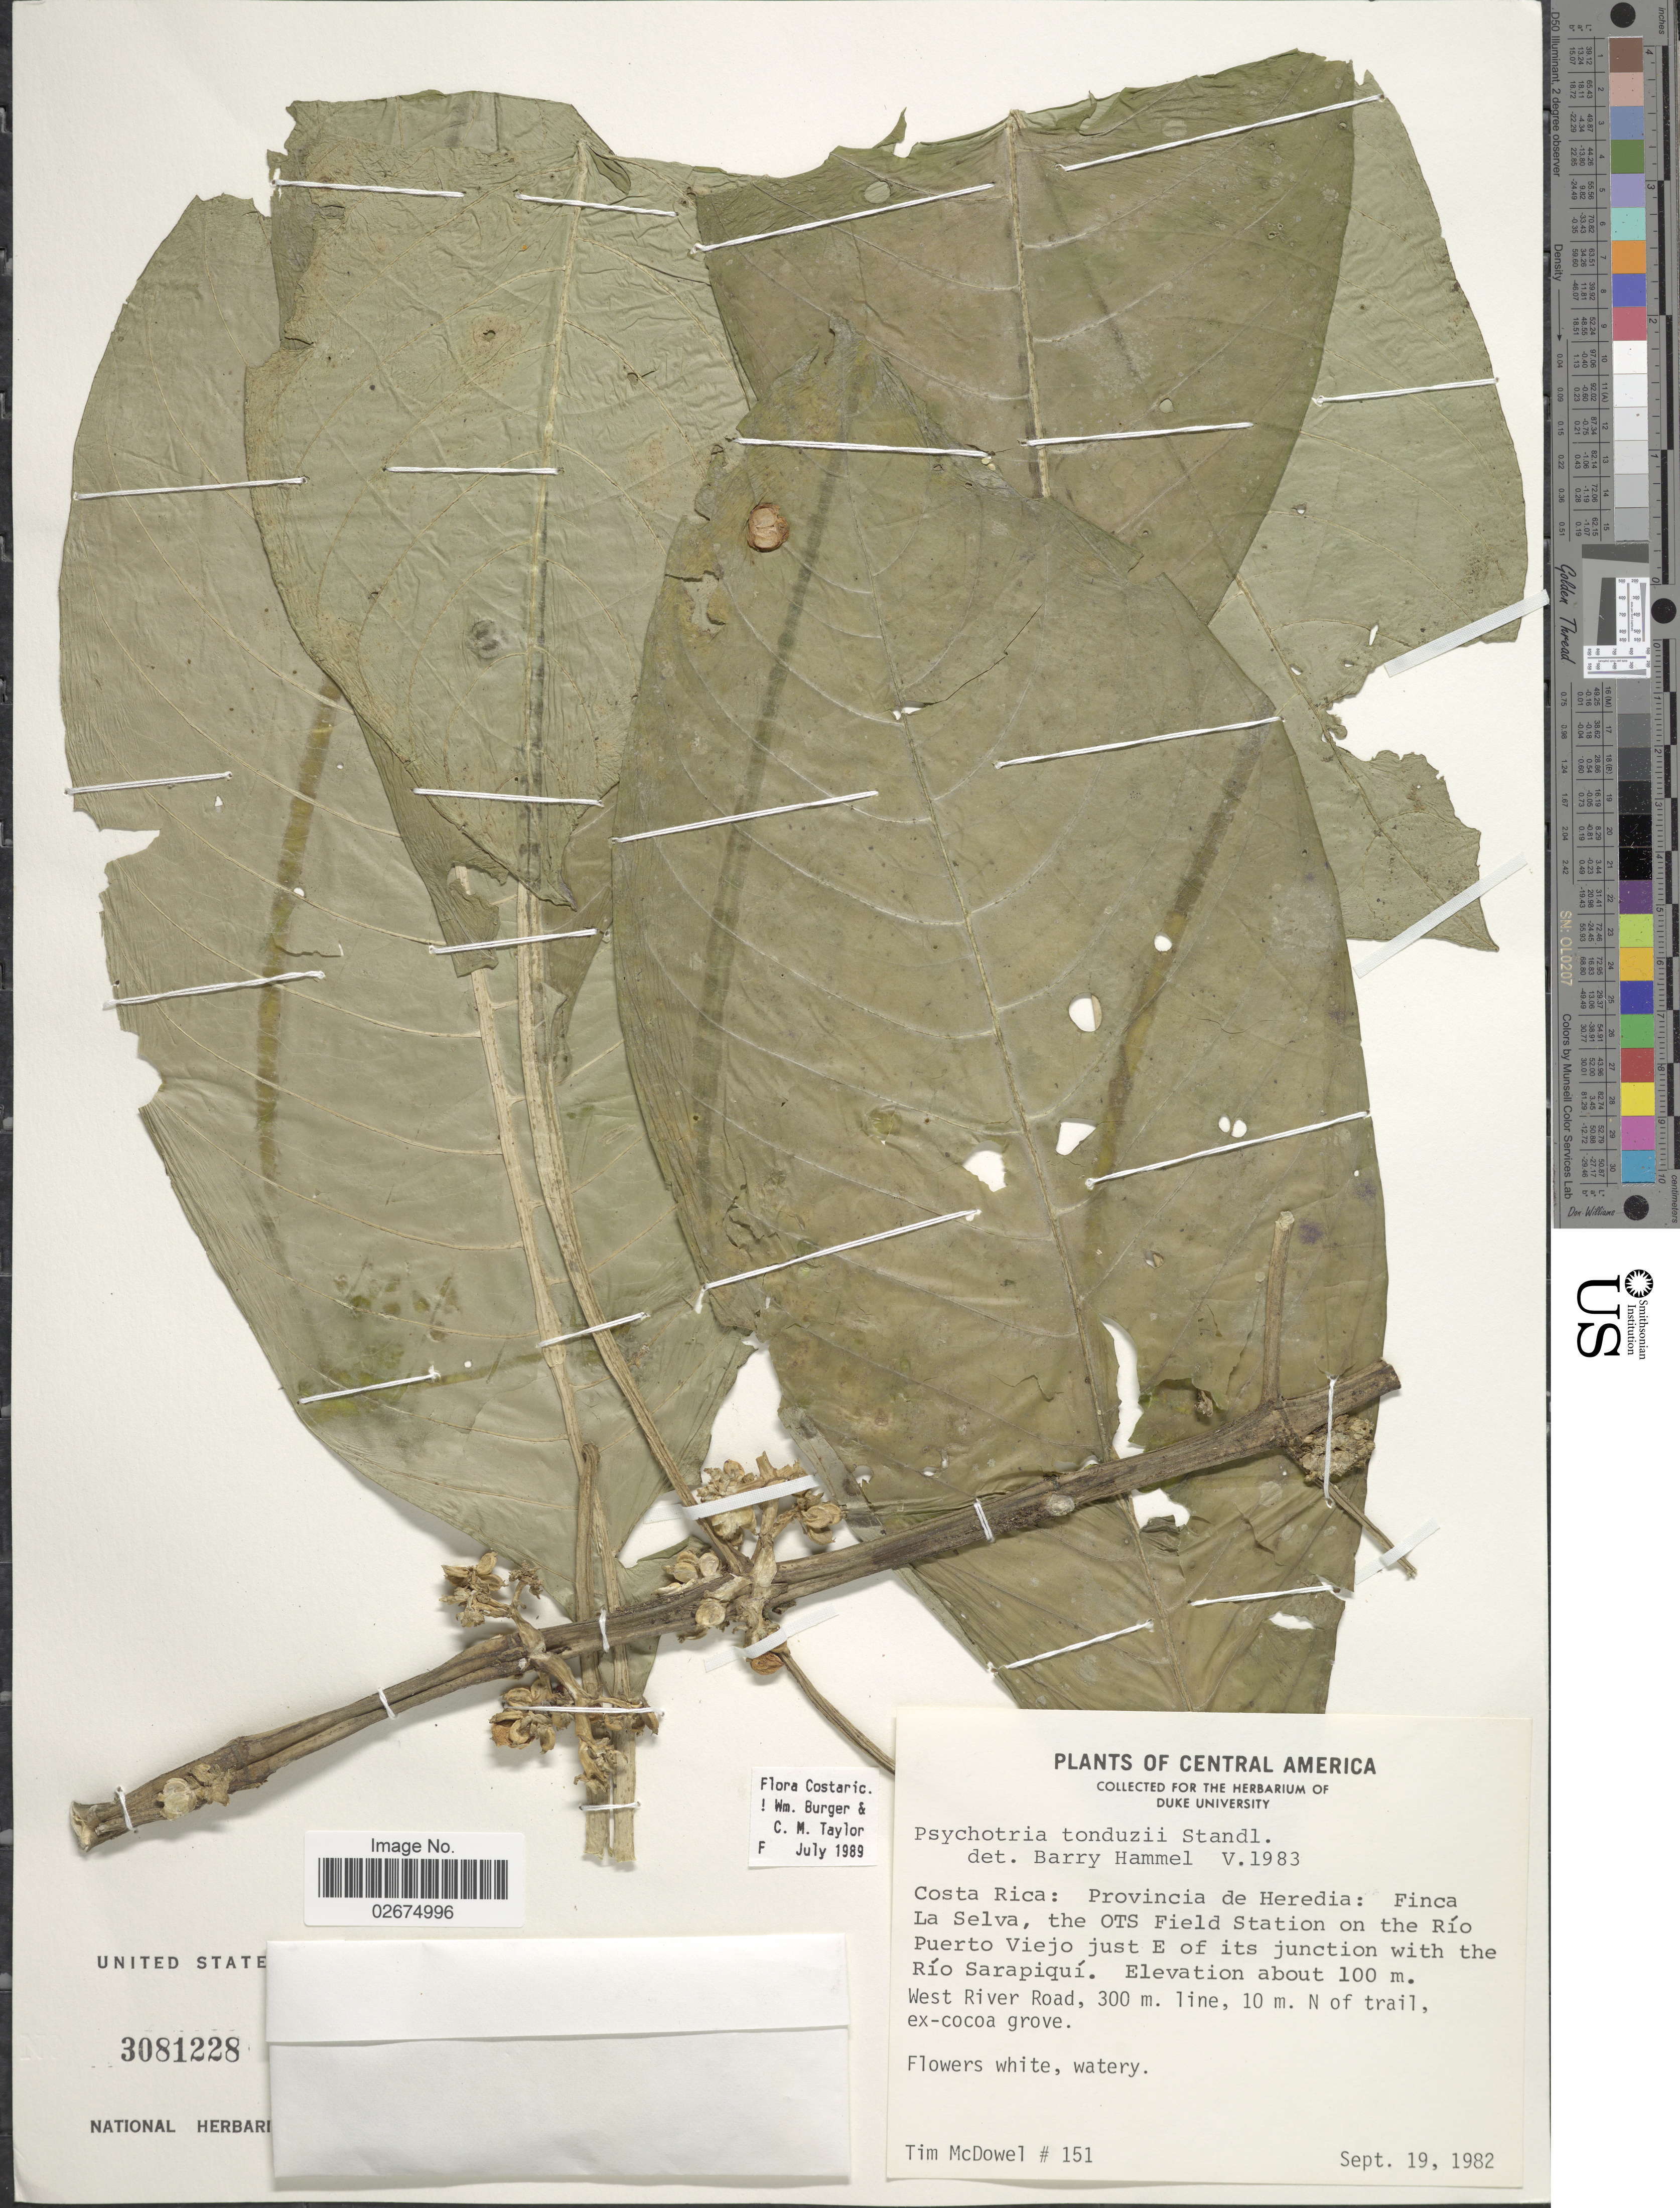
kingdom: Plantae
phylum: Tracheophyta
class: Magnoliopsida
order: Gentianales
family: Rubiaceae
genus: Notopleura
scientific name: Notopleura capitata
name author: C.M. Taylor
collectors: T. McDowel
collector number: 151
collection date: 1982-09-19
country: Costa Rica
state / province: Heredia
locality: Finca Las Selva, the OTS Field Station on the Río Puerto Viejo just E of its junction with the Río Sarapiquí. West River Road, 300 m. line, 10 m. N of trail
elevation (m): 100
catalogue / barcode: US 3081228